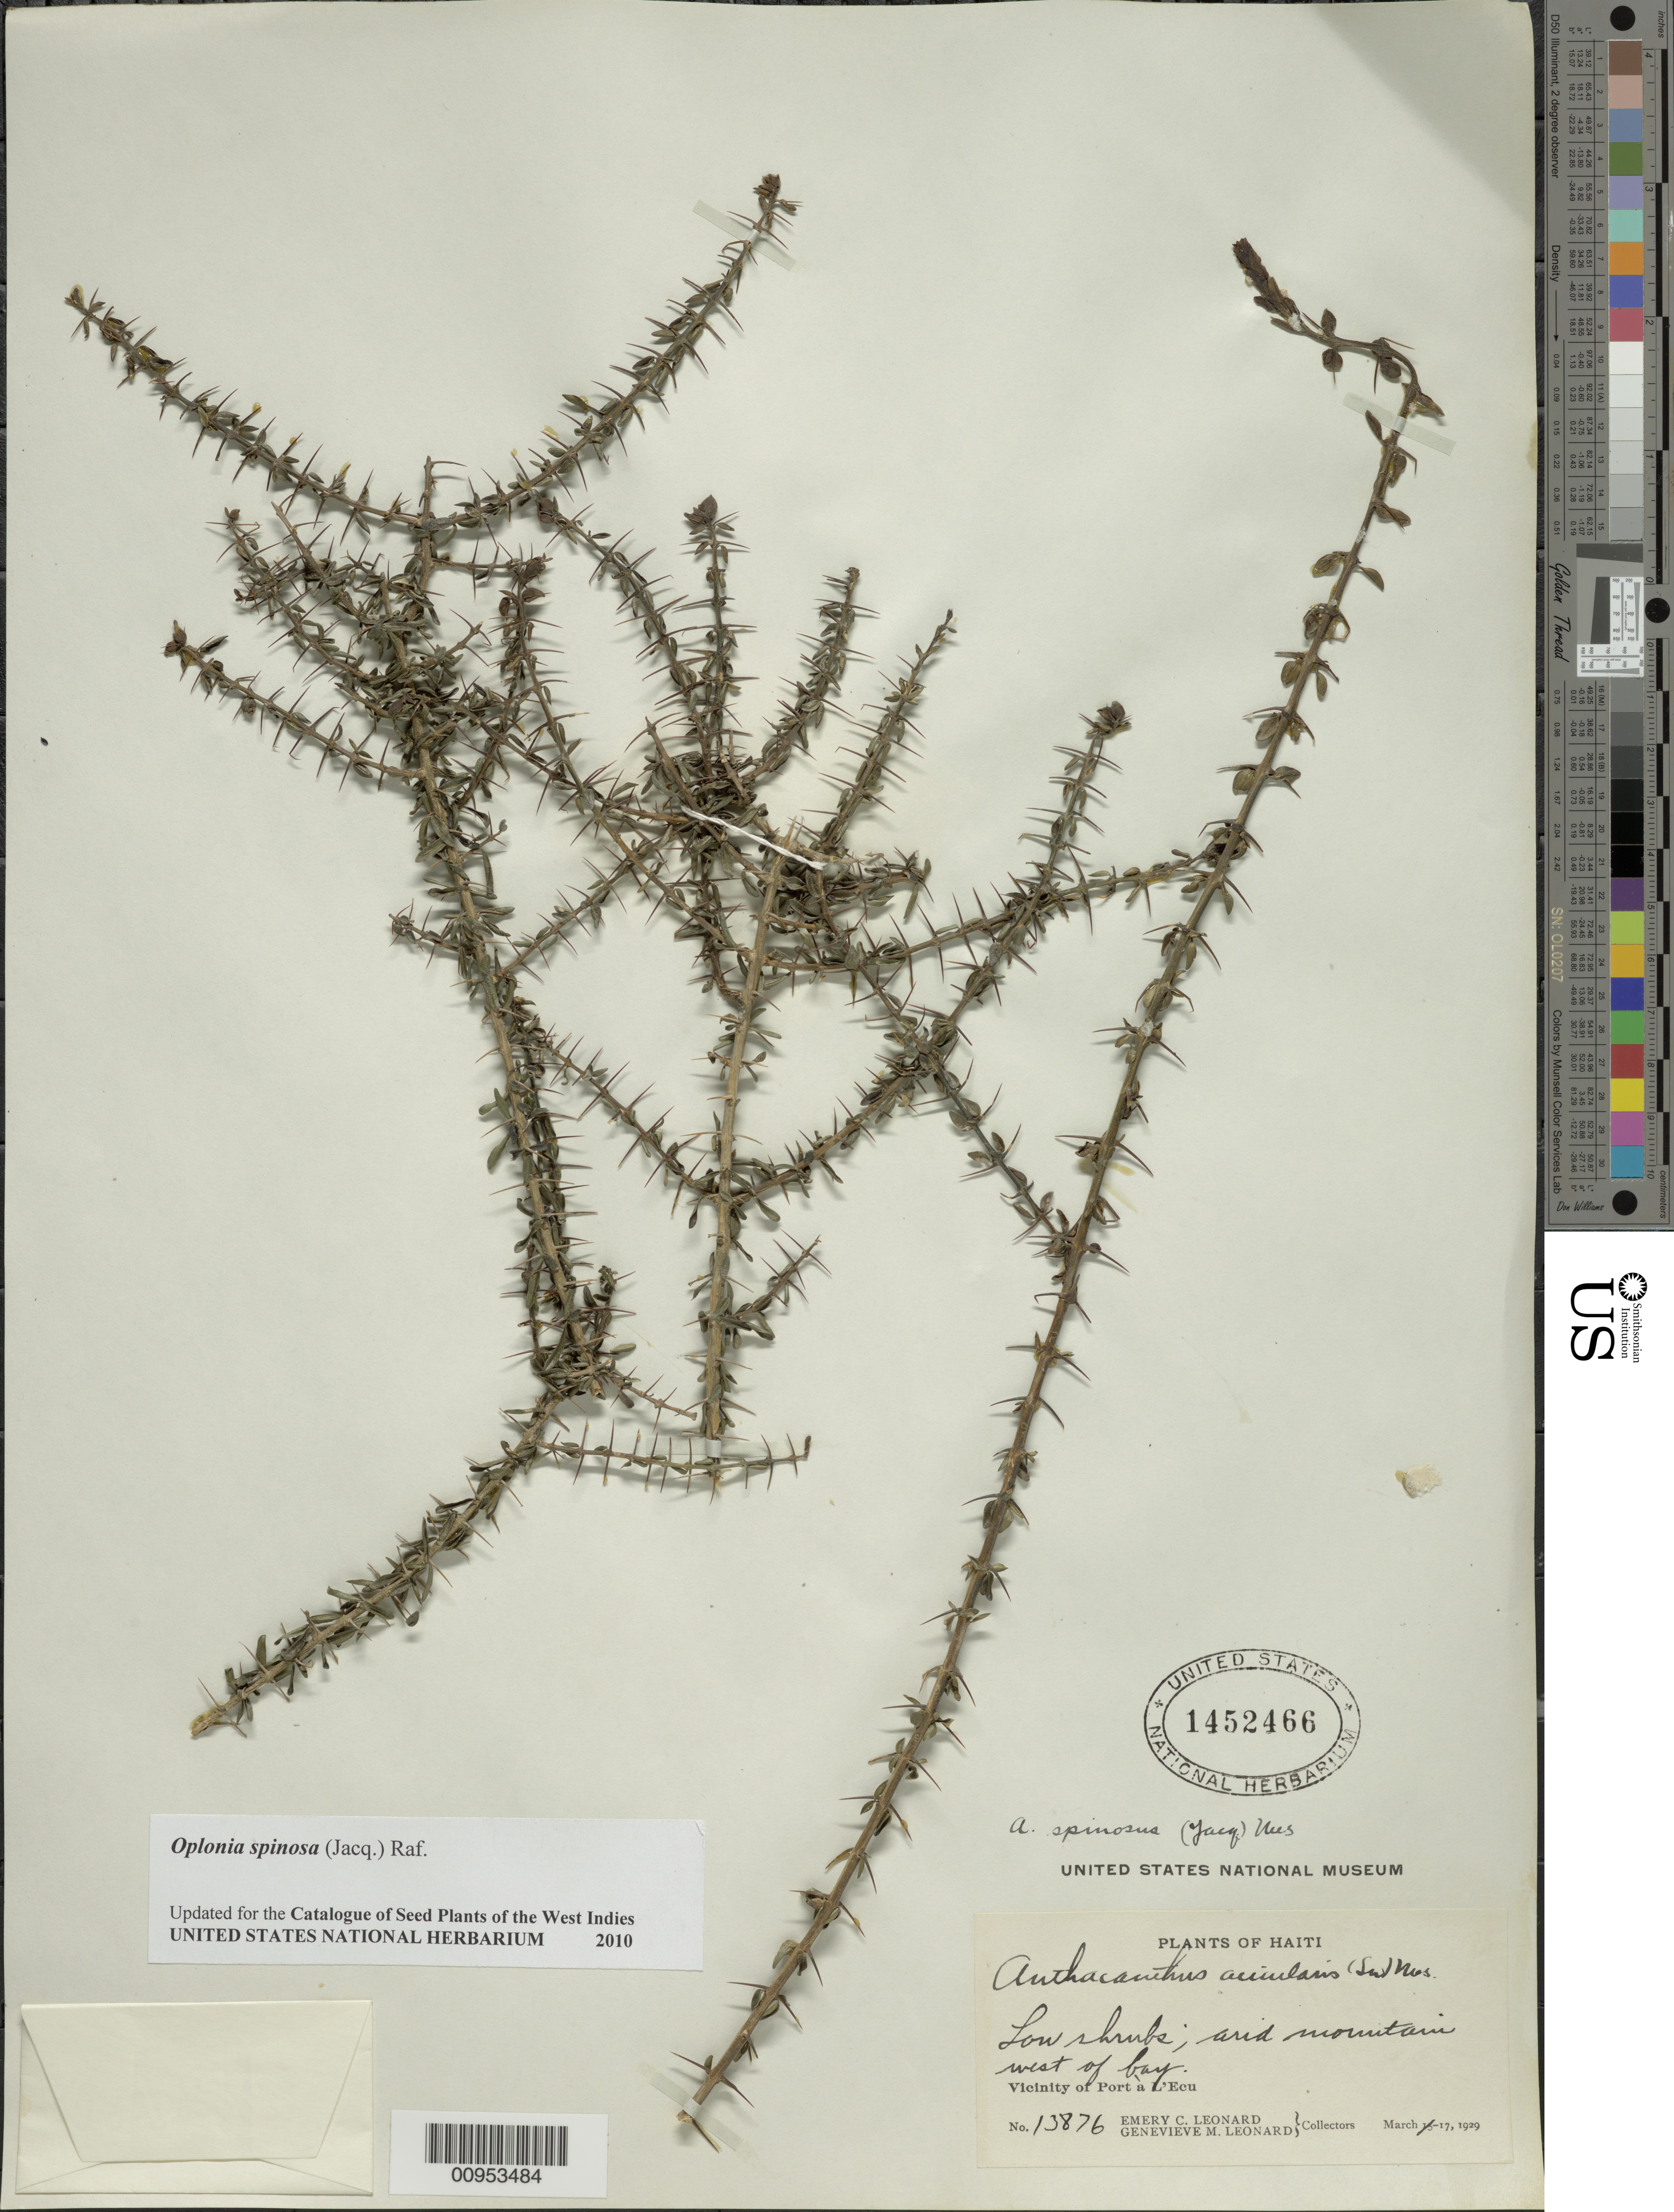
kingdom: Plantae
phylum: Tracheophyta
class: Magnoliopsida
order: Lamiales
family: Acanthaceae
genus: Oplonia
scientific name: Oplonia spinosa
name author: Raf.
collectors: E. C. Leonard & G. M. Leonard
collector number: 13876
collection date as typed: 17 Mar 1929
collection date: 1929-03-17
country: Haiti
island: Hispaniola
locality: Vicinity of Port à L'Ecu, west of bay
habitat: Arid mountain west of bay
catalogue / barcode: US 1452466